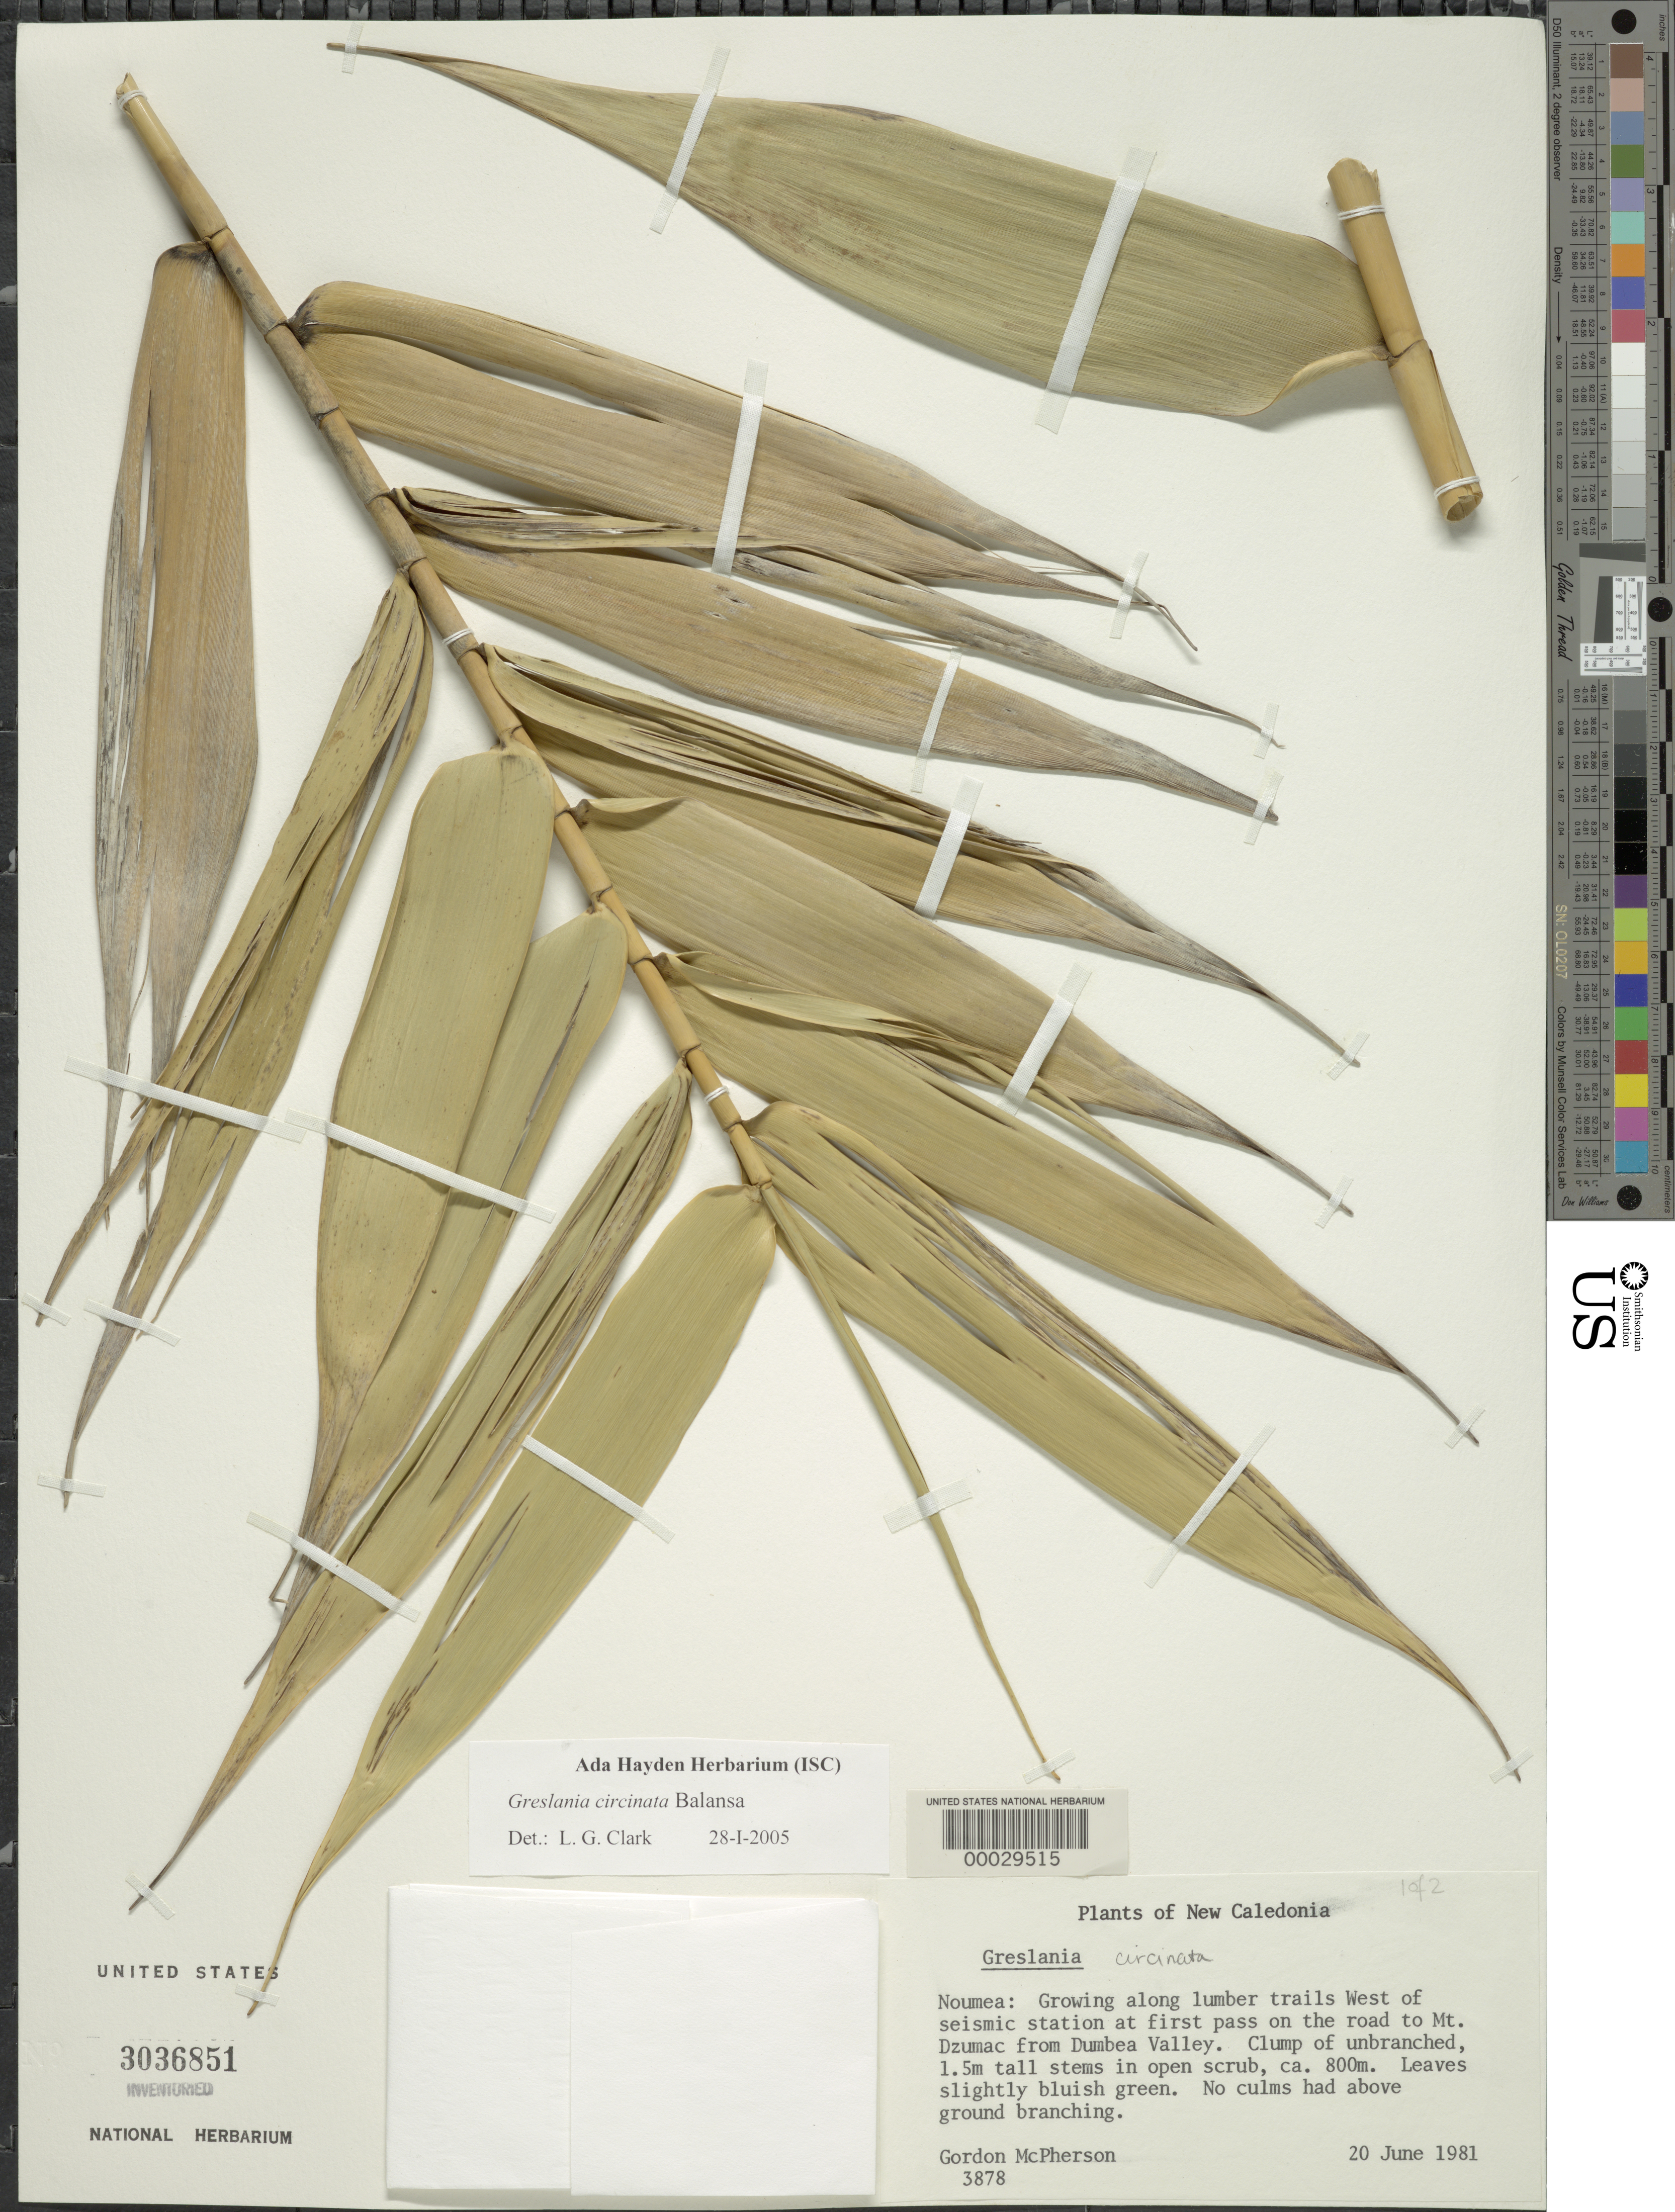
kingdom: Plantae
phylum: Tracheophyta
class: Liliopsida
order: Poales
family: Poaceae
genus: Greslania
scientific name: Greslania sp.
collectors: G. D. McPherson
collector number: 3878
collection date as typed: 20 Jun 1981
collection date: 1981-06-20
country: New Caledonia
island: New Caledonia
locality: Noumea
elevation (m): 800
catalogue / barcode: US 3036851